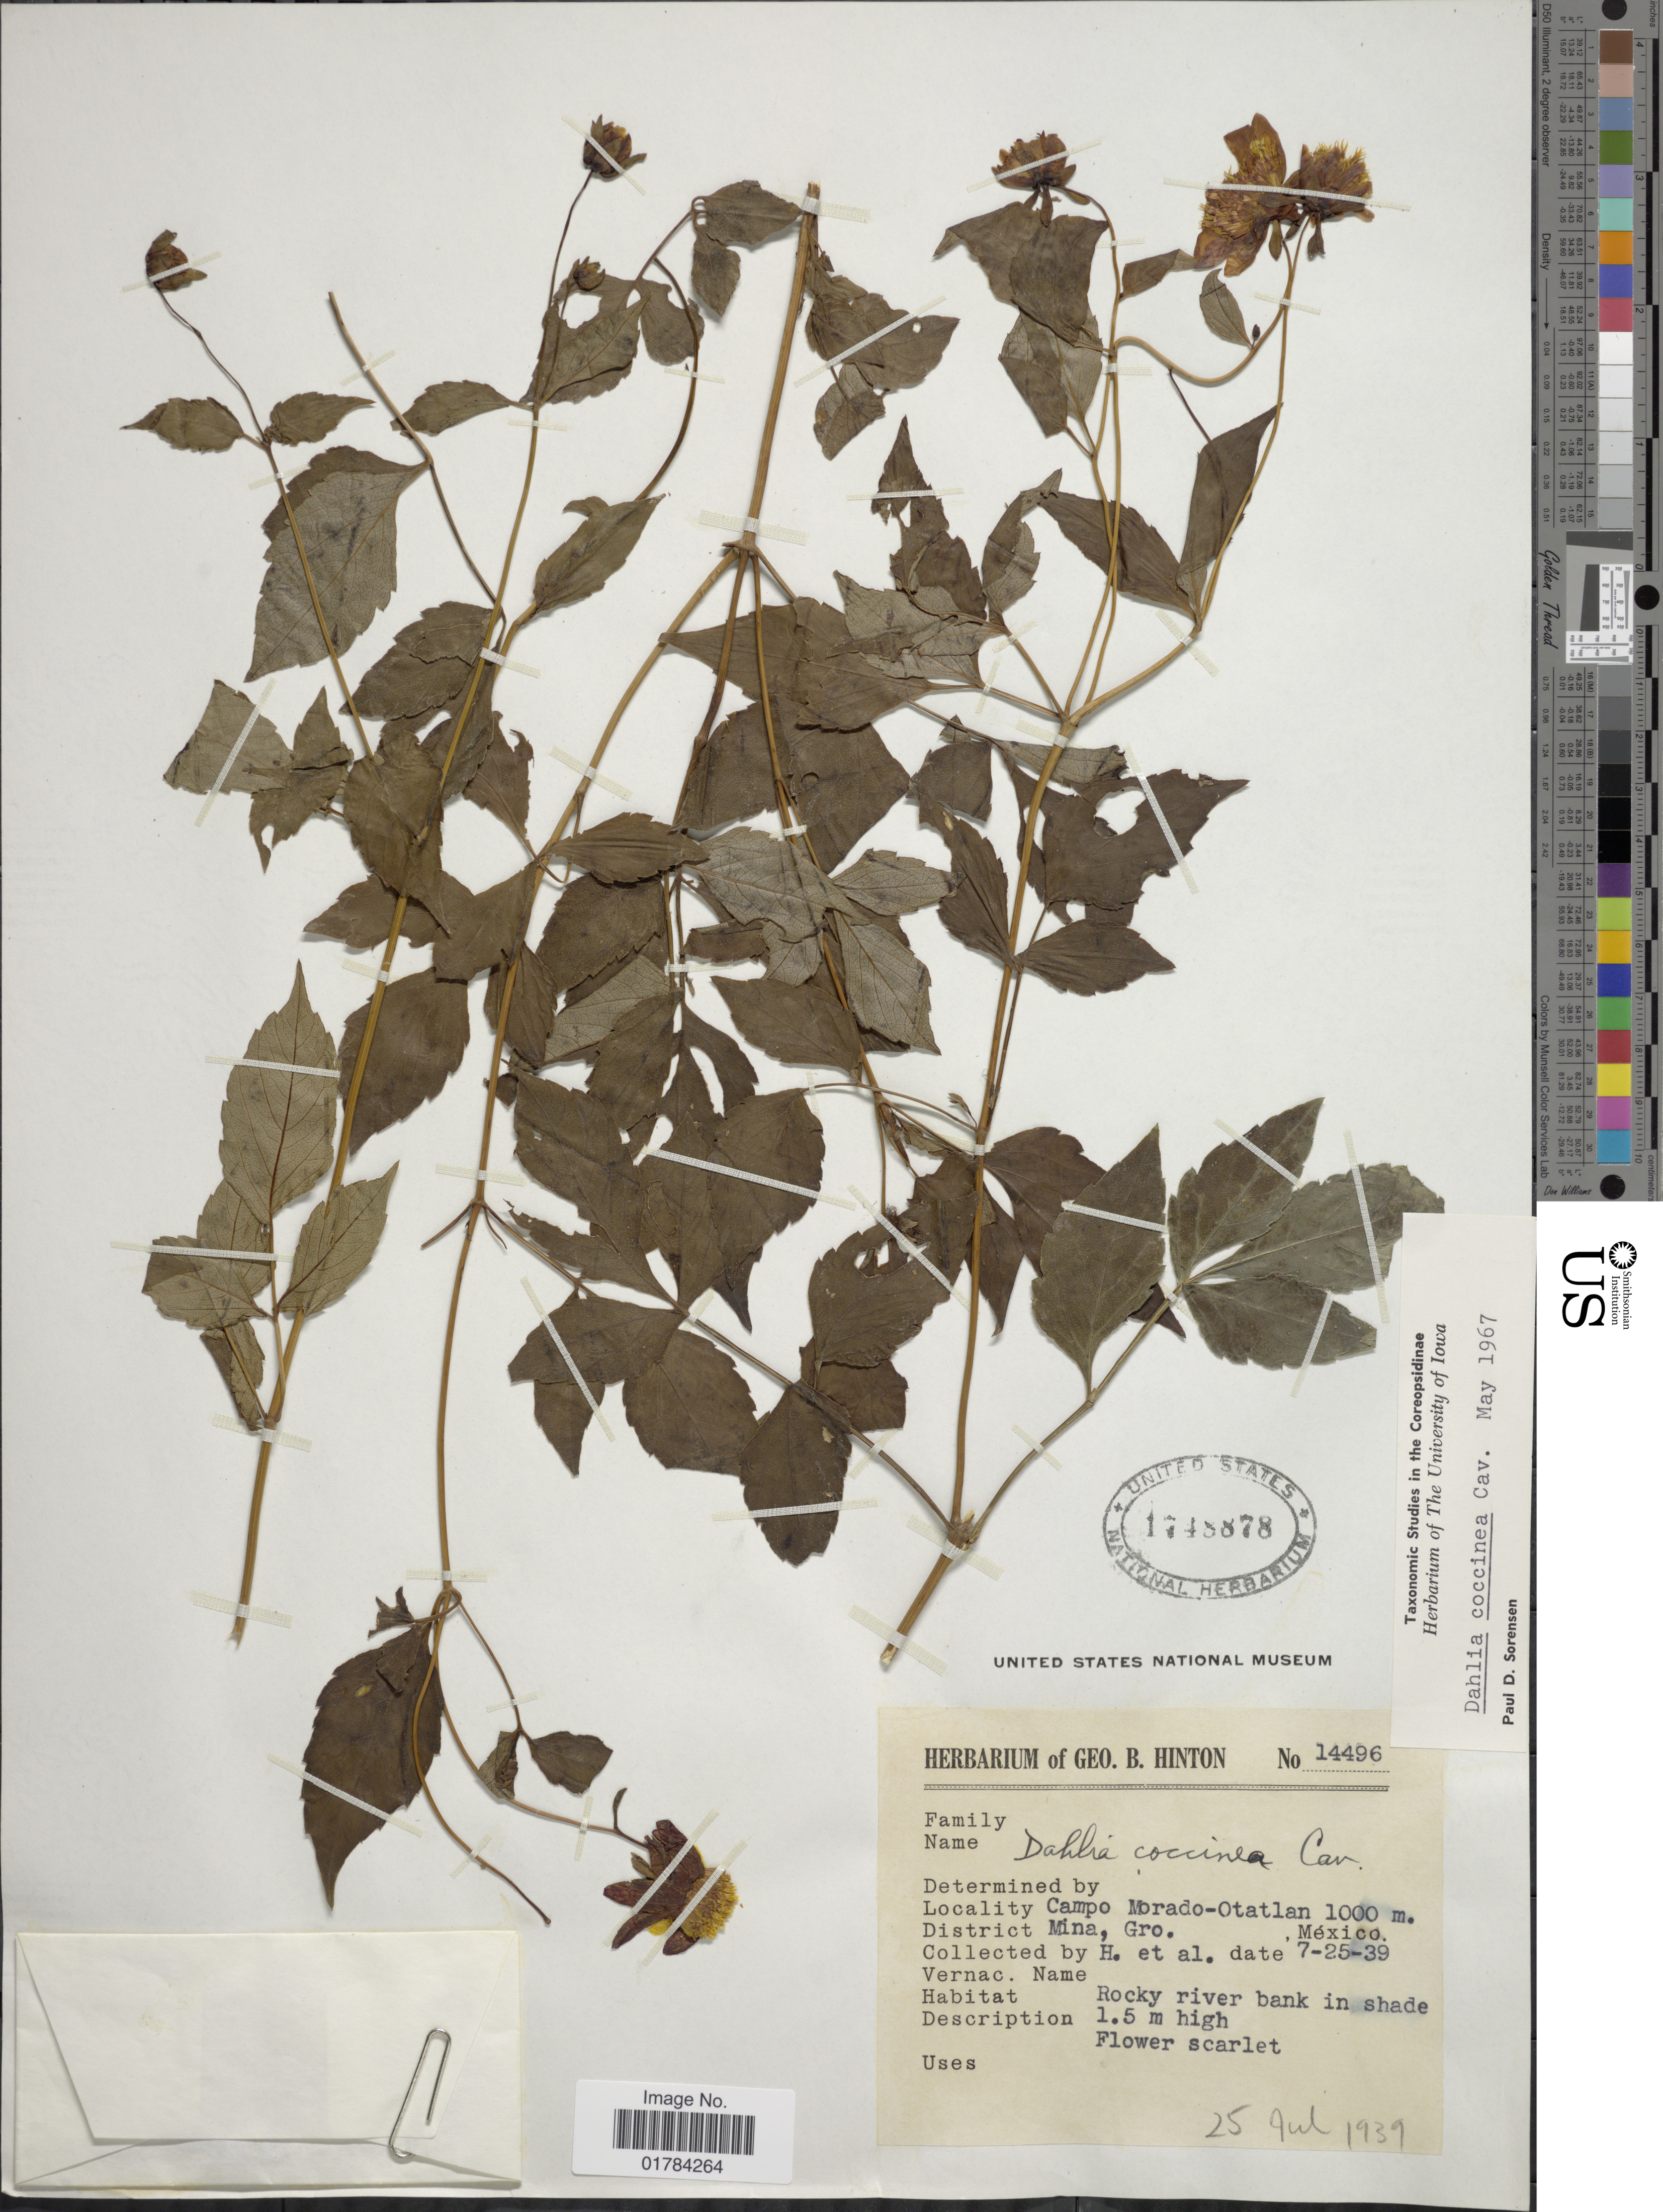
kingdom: Plantae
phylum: Tracheophyta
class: Magnoliopsida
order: Asterales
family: Asteraceae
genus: Dahlia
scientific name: Dahlia coccinea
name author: Cav.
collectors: G. B. Hinton & et al.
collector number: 14496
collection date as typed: Transcribed d/m/y: 25/7/39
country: Mexico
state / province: Guerrero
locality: Campo Morado-Otatlan, District Mina, Gro.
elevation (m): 1000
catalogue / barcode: US 1748878